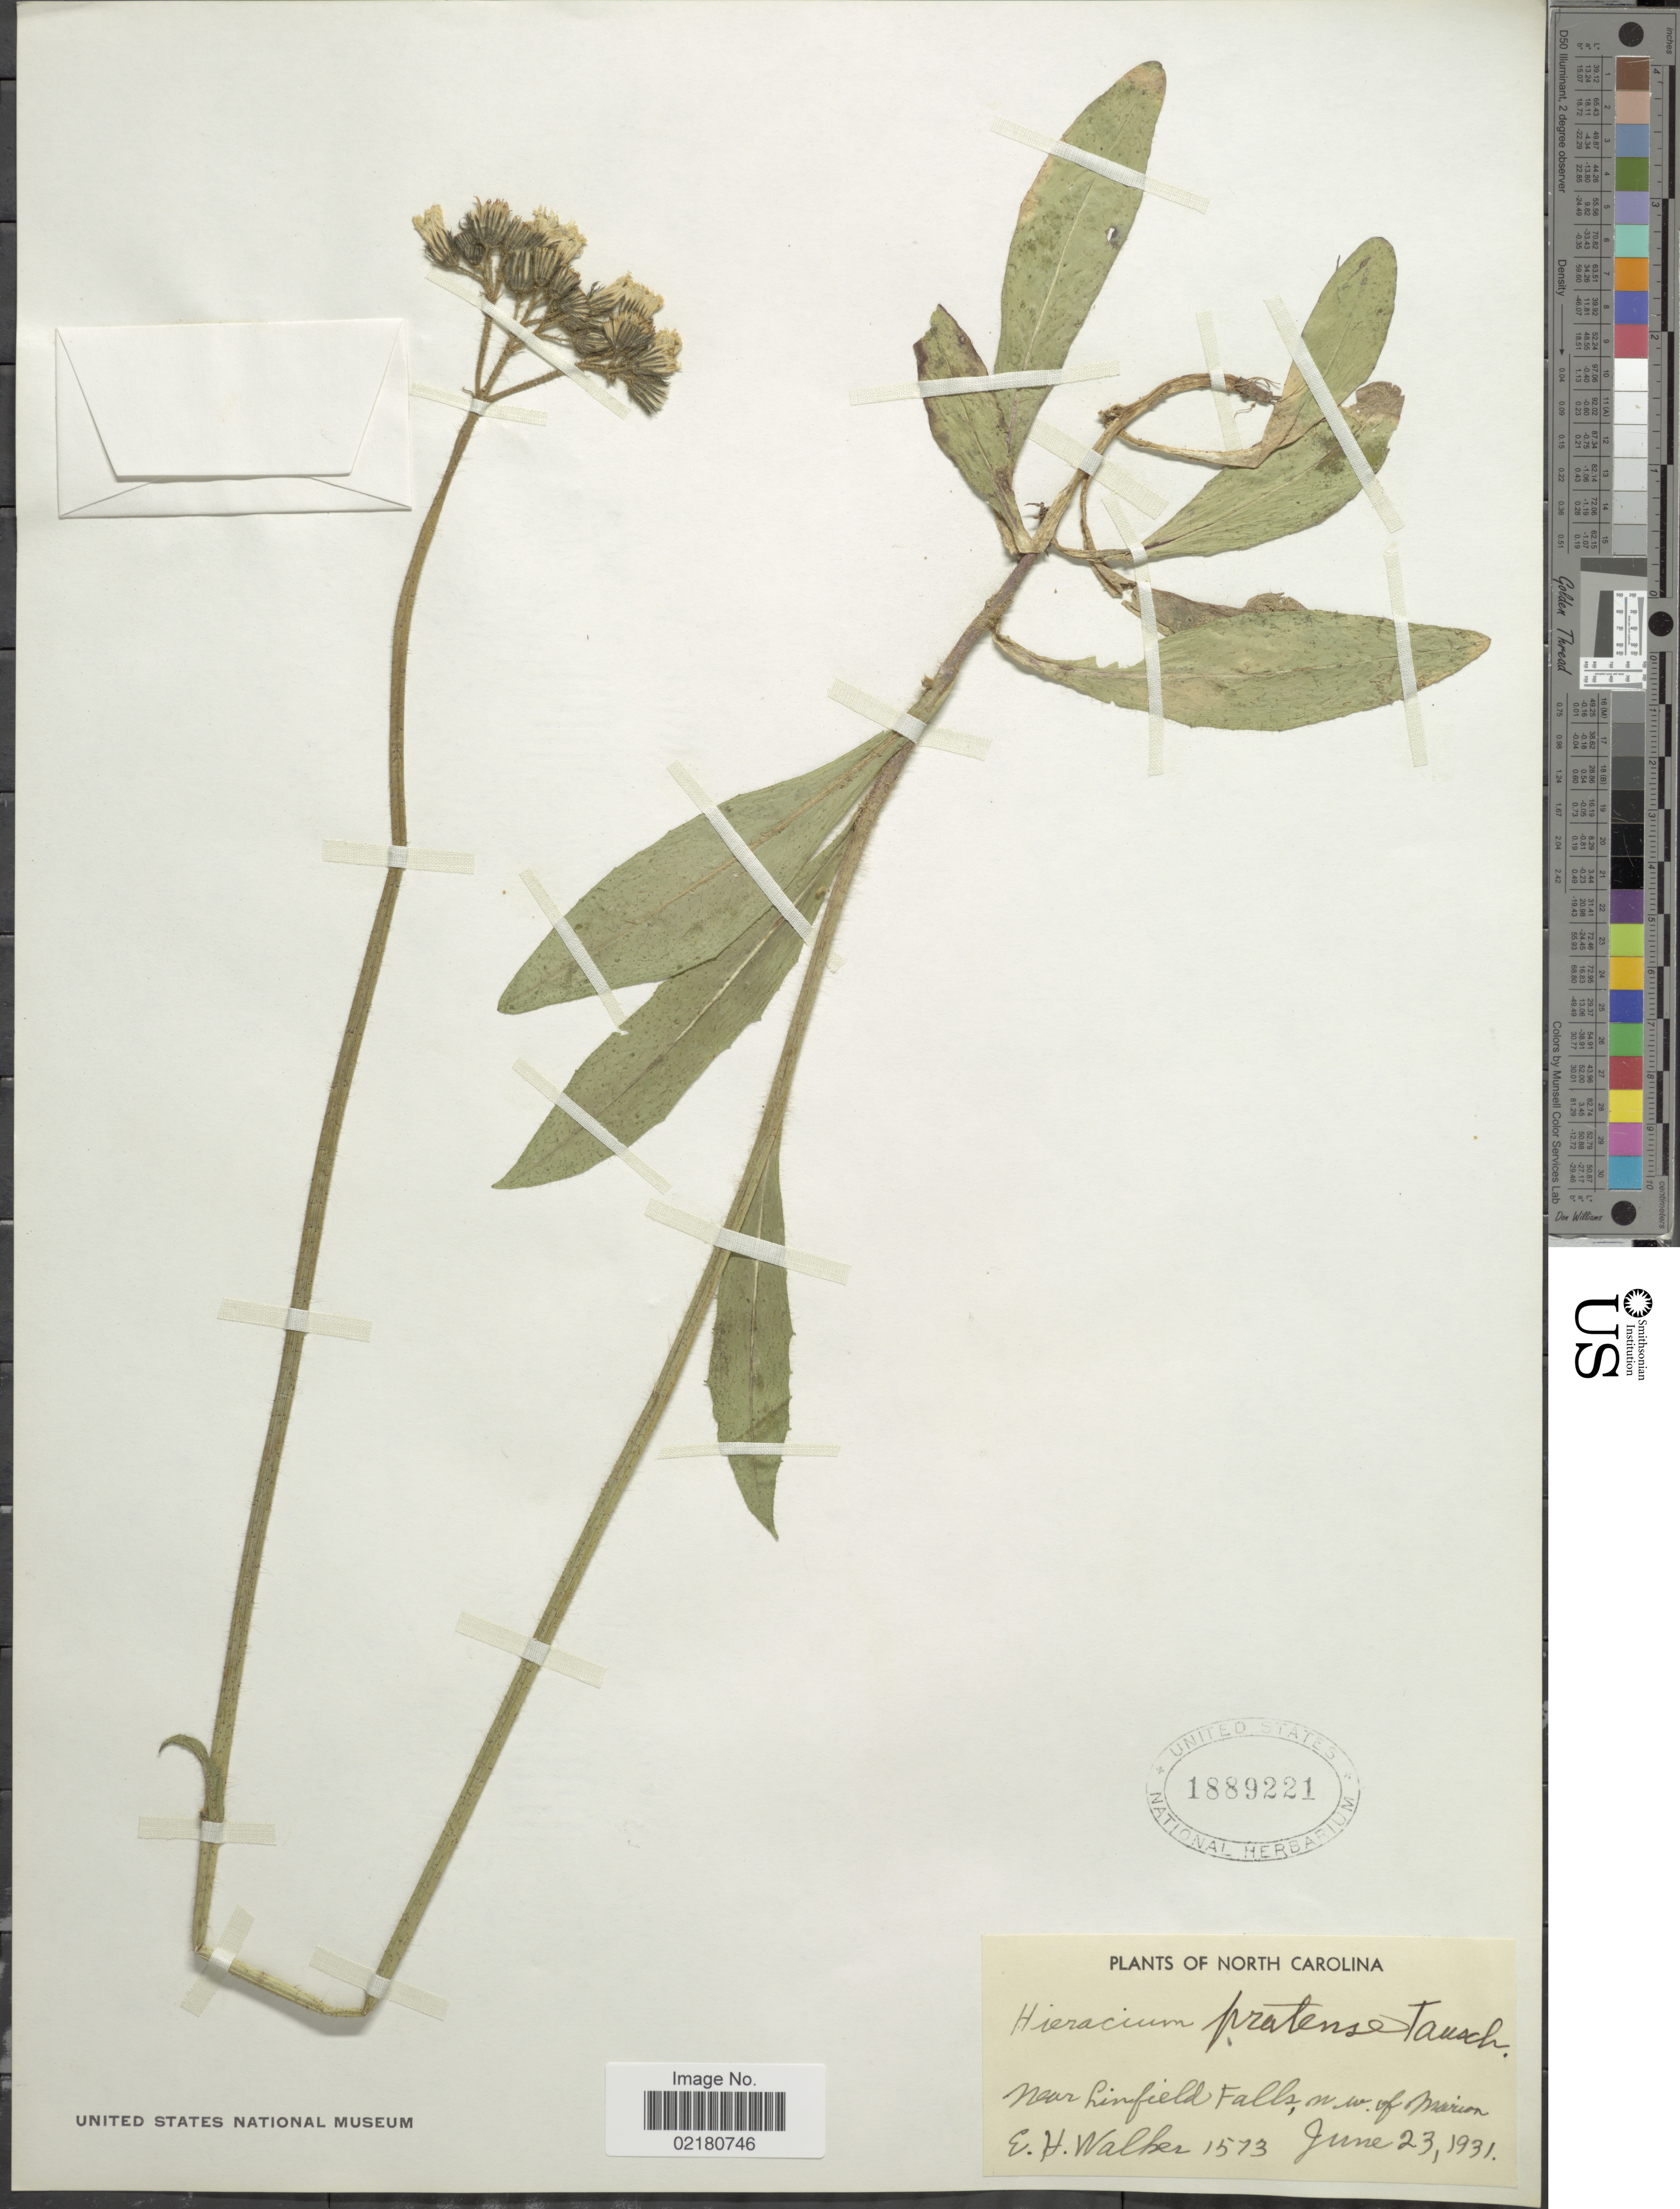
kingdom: Plantae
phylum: Tracheophyta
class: Magnoliopsida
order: Asterales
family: Asteraceae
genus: Pilosella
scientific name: Pilosella caespitosa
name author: (Dumort.) P. D. Sell & C. West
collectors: E. H. Walker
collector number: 1573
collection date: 1931-06-23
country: United States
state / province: North Carolina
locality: North Carolina, near Linfield Falls. nw. of Marion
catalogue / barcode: US 1889221